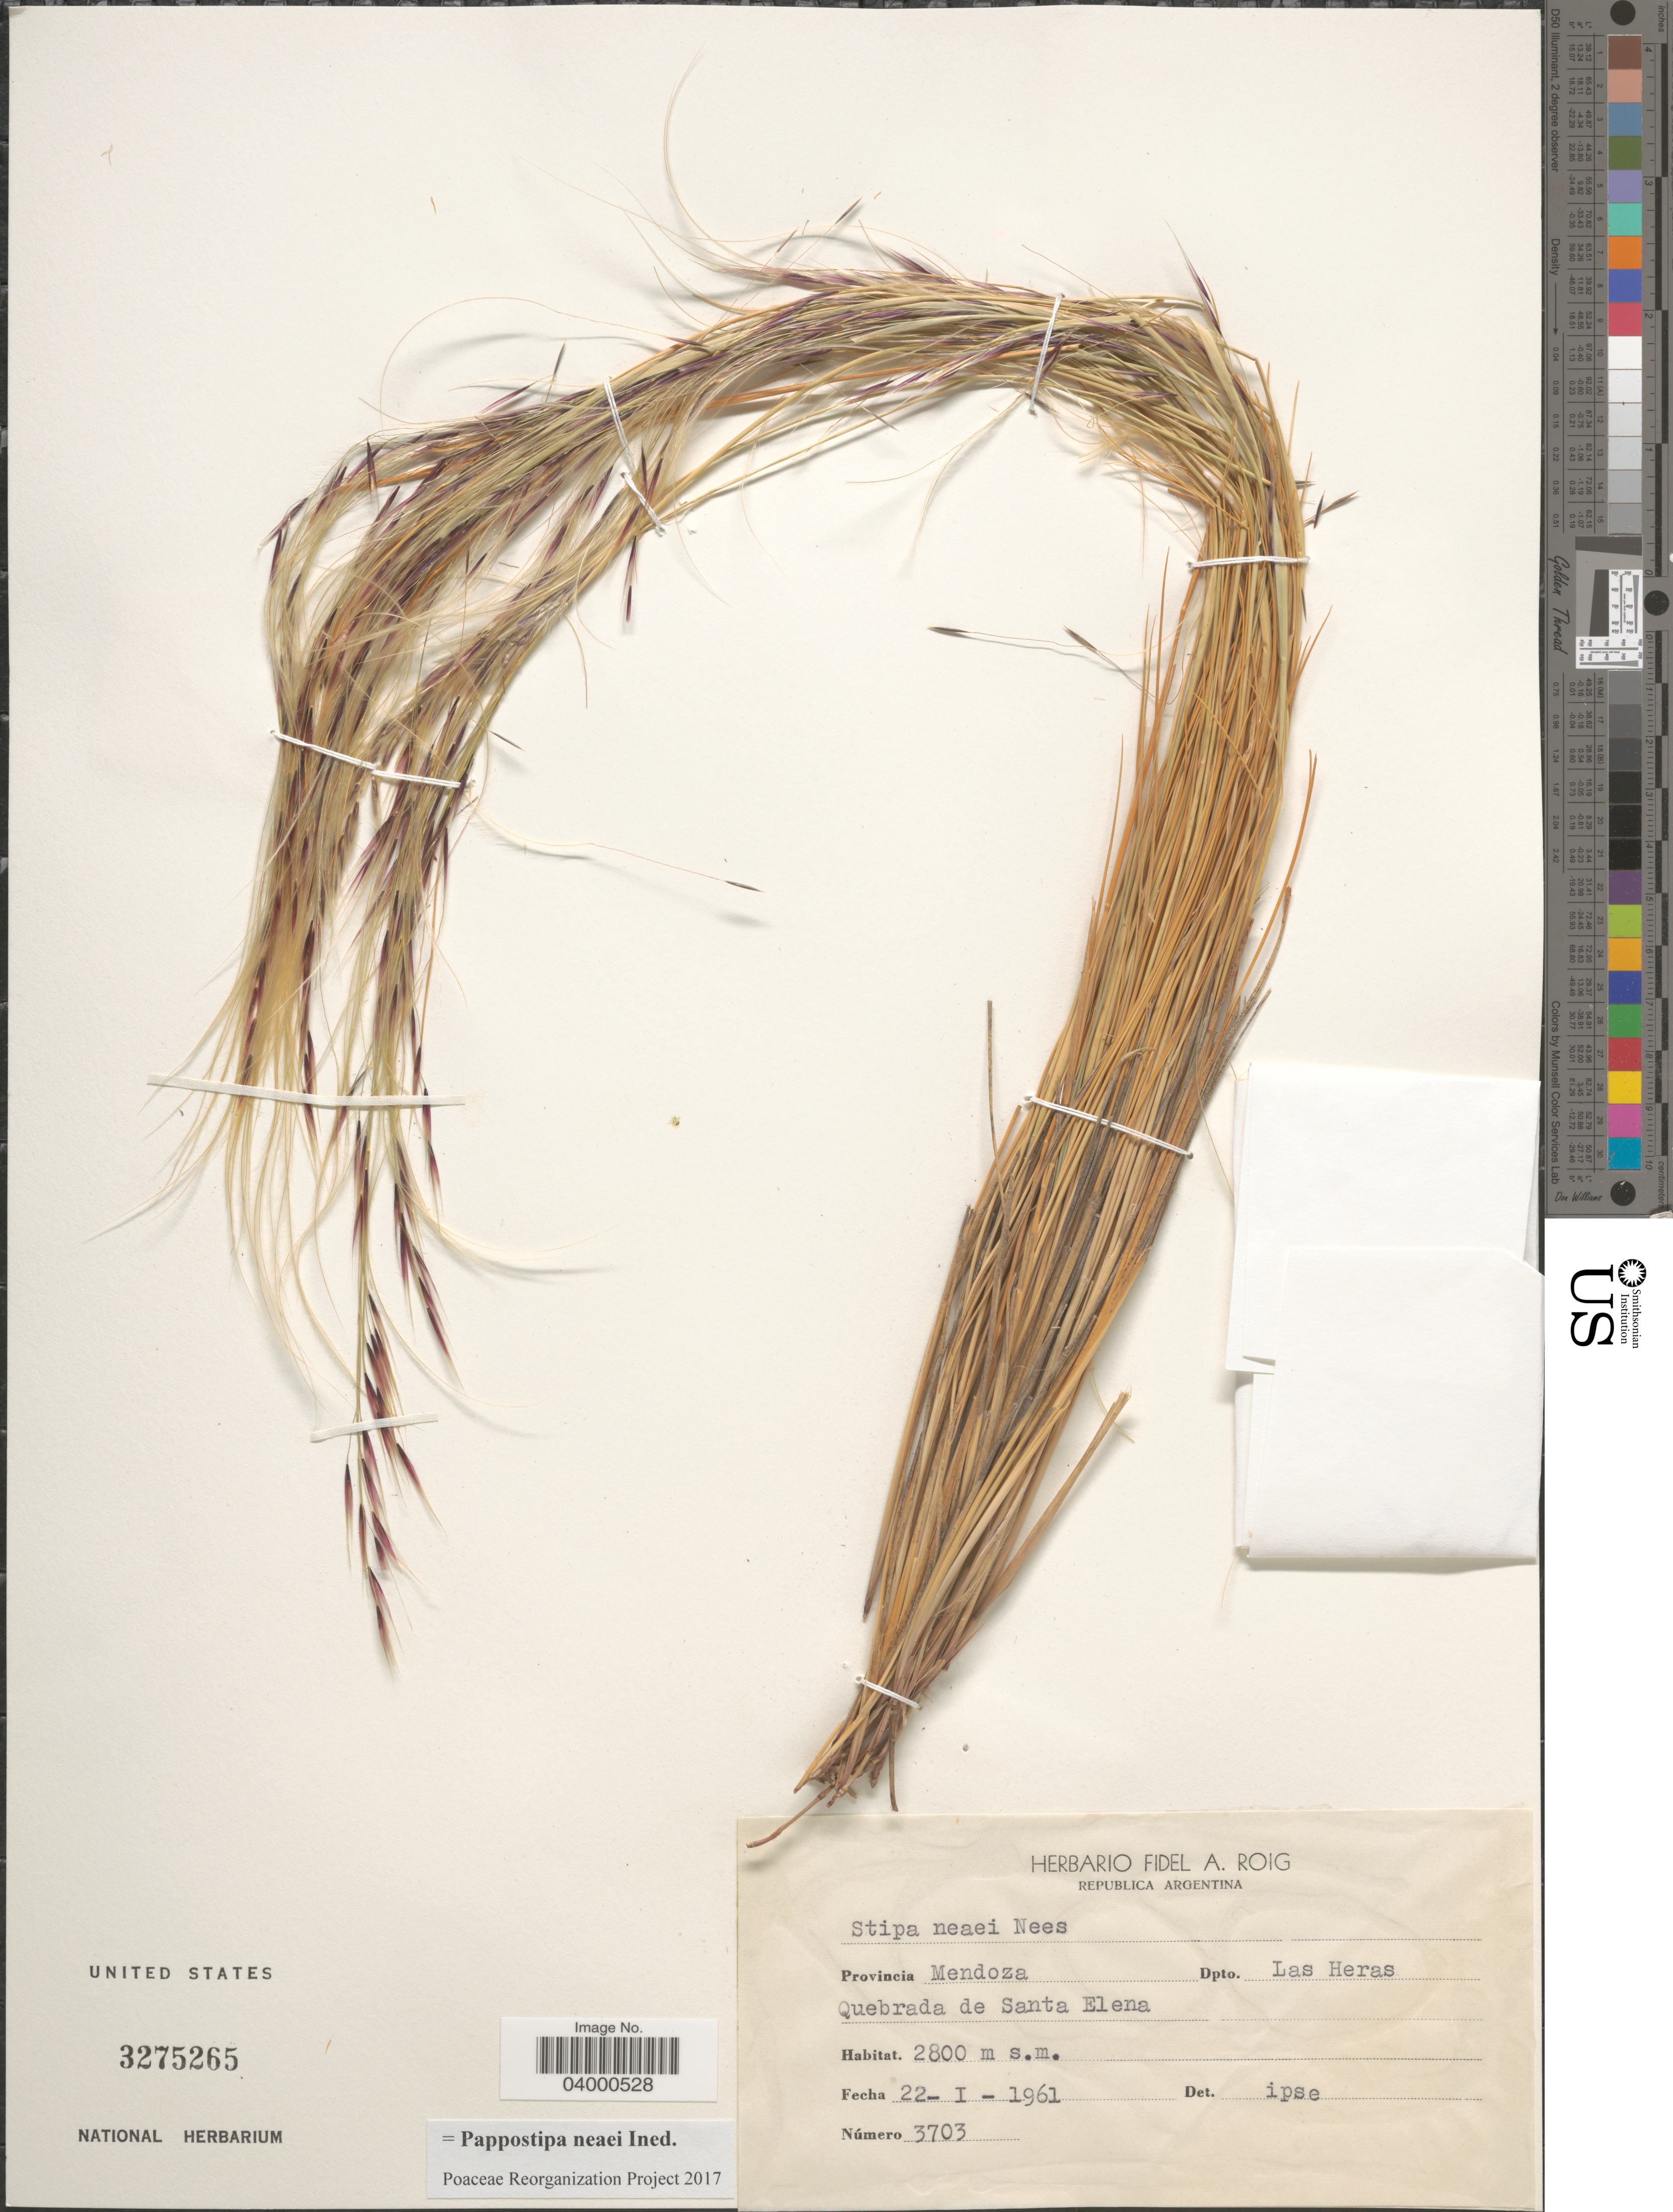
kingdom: Plantae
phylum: Tracheophyta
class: Liliopsida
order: Poales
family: Poaceae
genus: Pappostipa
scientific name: Pappostipa neaei ined.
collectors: F. Roig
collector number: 3703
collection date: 1961-01-22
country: Argentina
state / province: Mendoza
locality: Dpto. Las Heras. Quebrada de Santa Elena.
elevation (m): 2800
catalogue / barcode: US 3275265